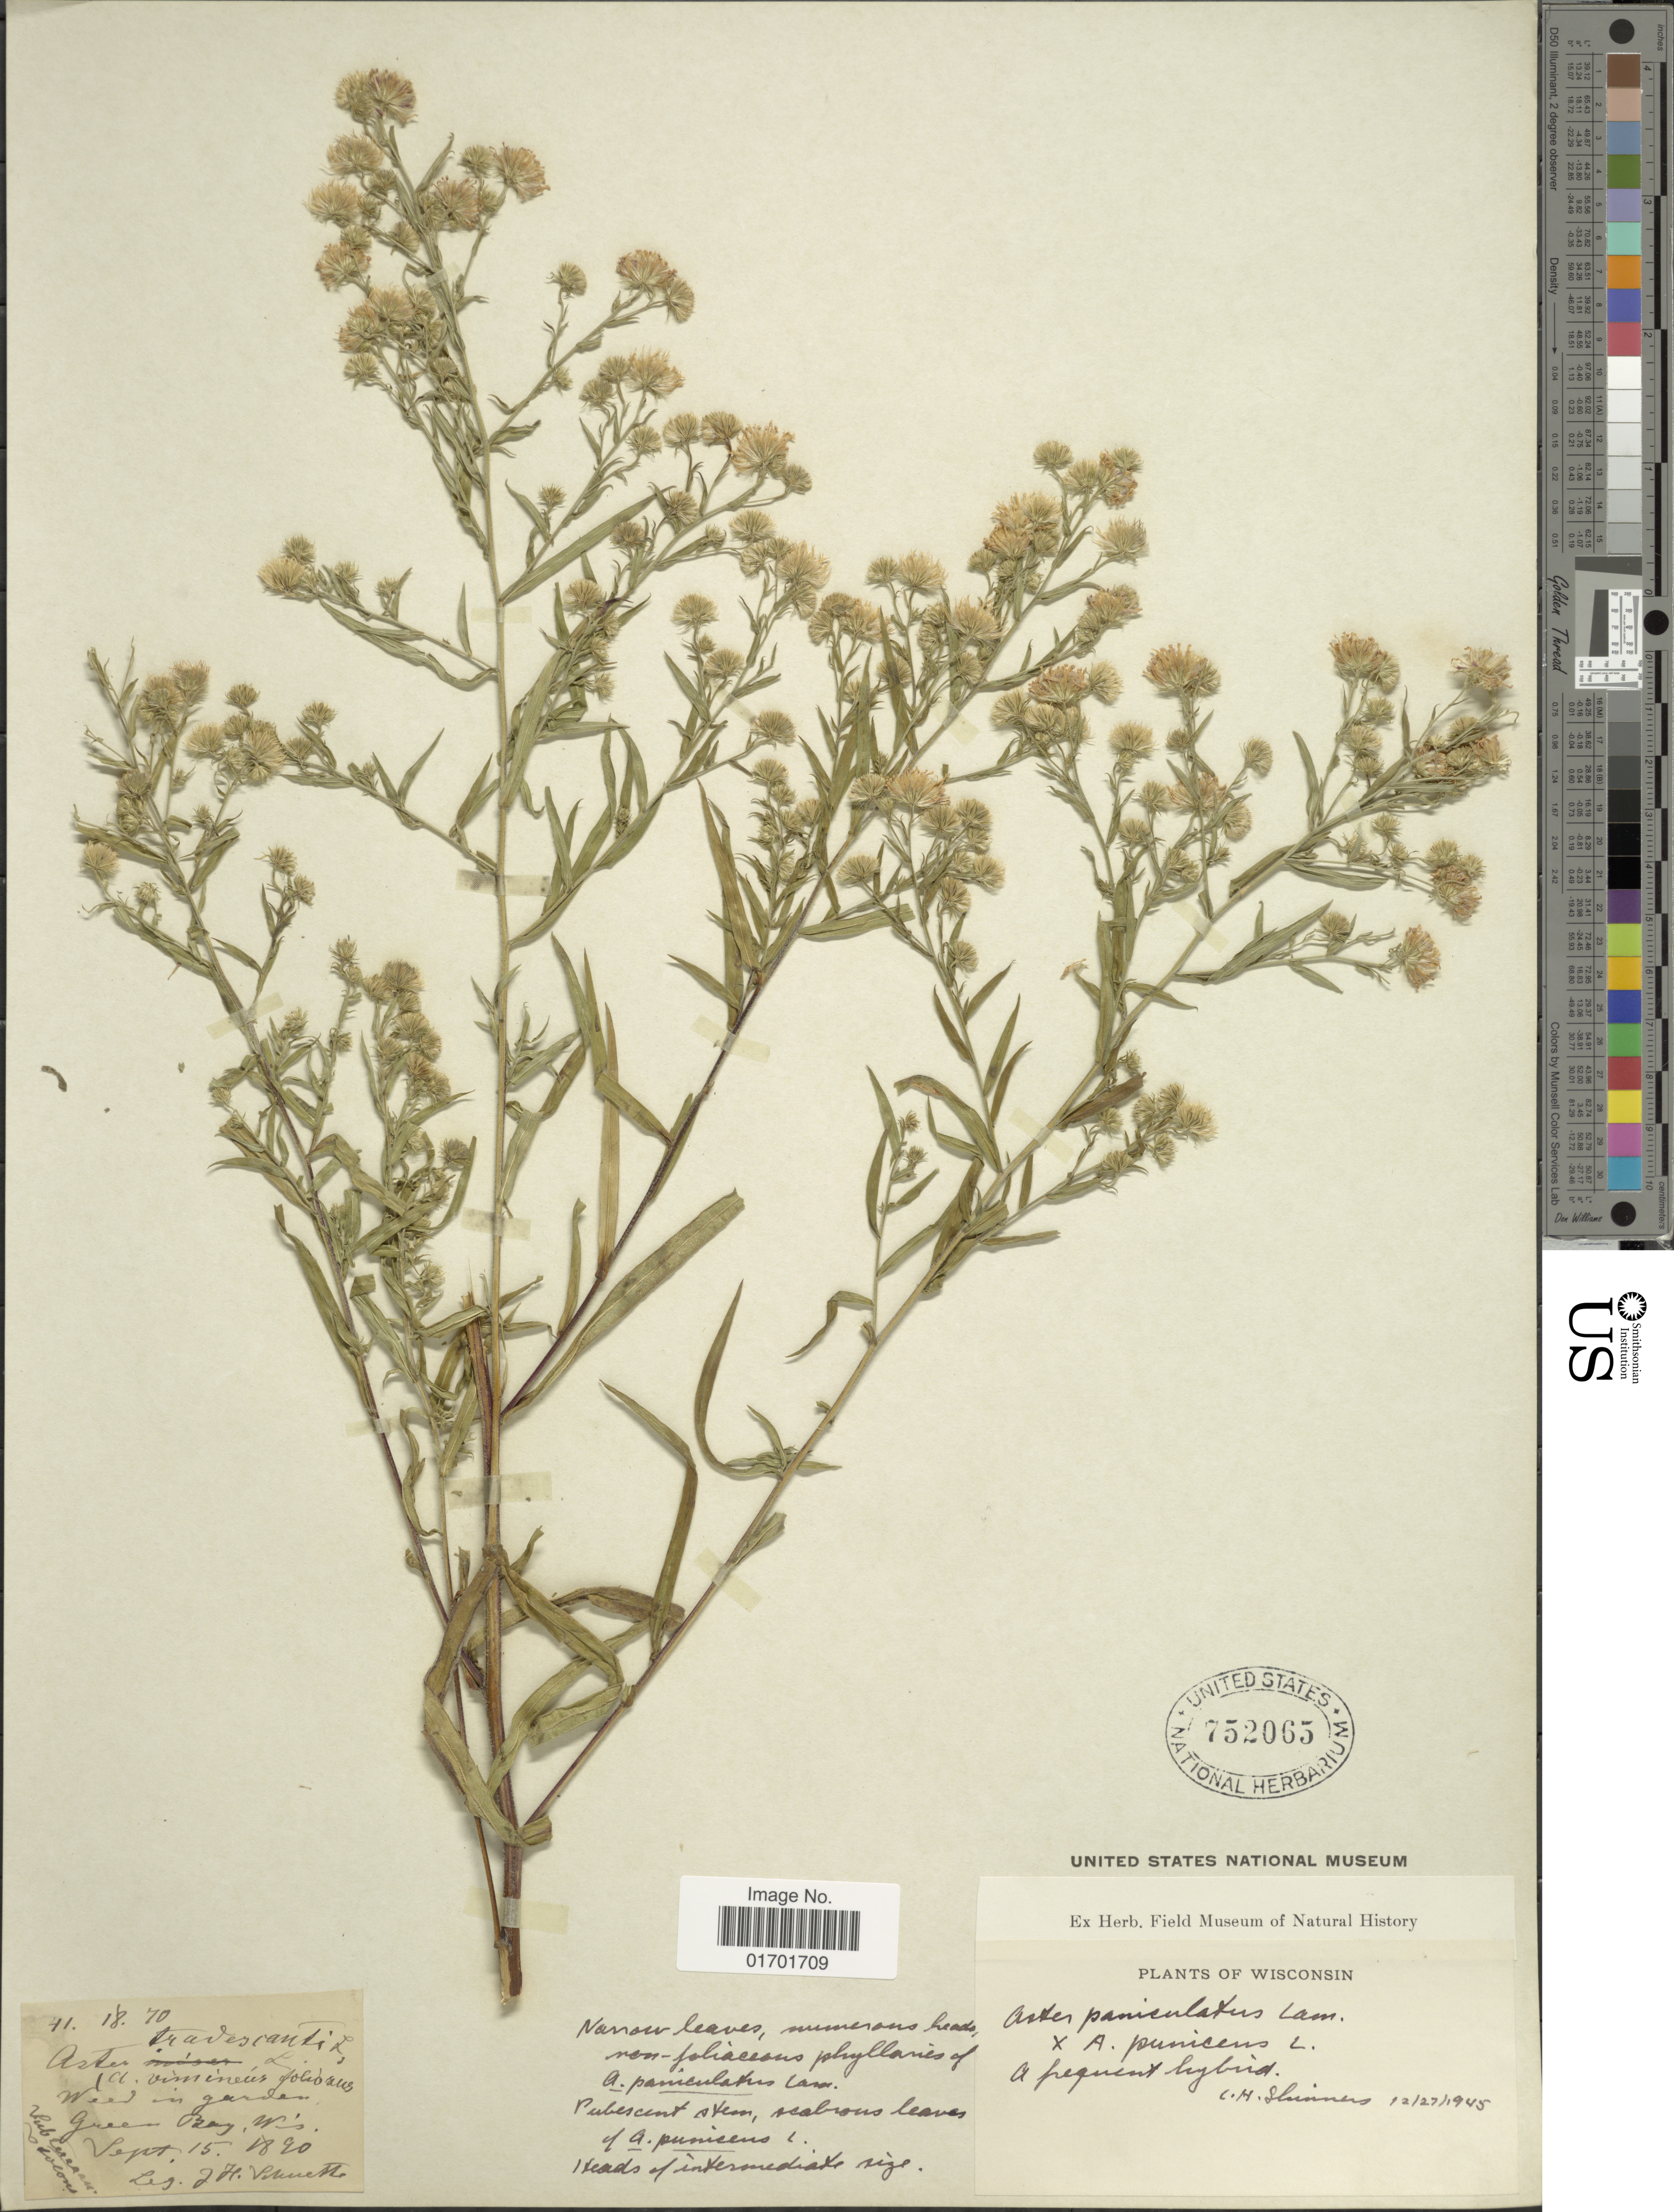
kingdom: Plantae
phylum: Tracheophyta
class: Magnoliopsida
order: Asterales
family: Asteraceae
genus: Symphyotrichum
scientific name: Symphyotrichum lanceolatum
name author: (Willd.) G.L. Nesom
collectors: L. H. Shinners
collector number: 411870?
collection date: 1890-09-15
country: United States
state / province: Wisconsin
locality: Green Bay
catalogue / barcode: US 752065